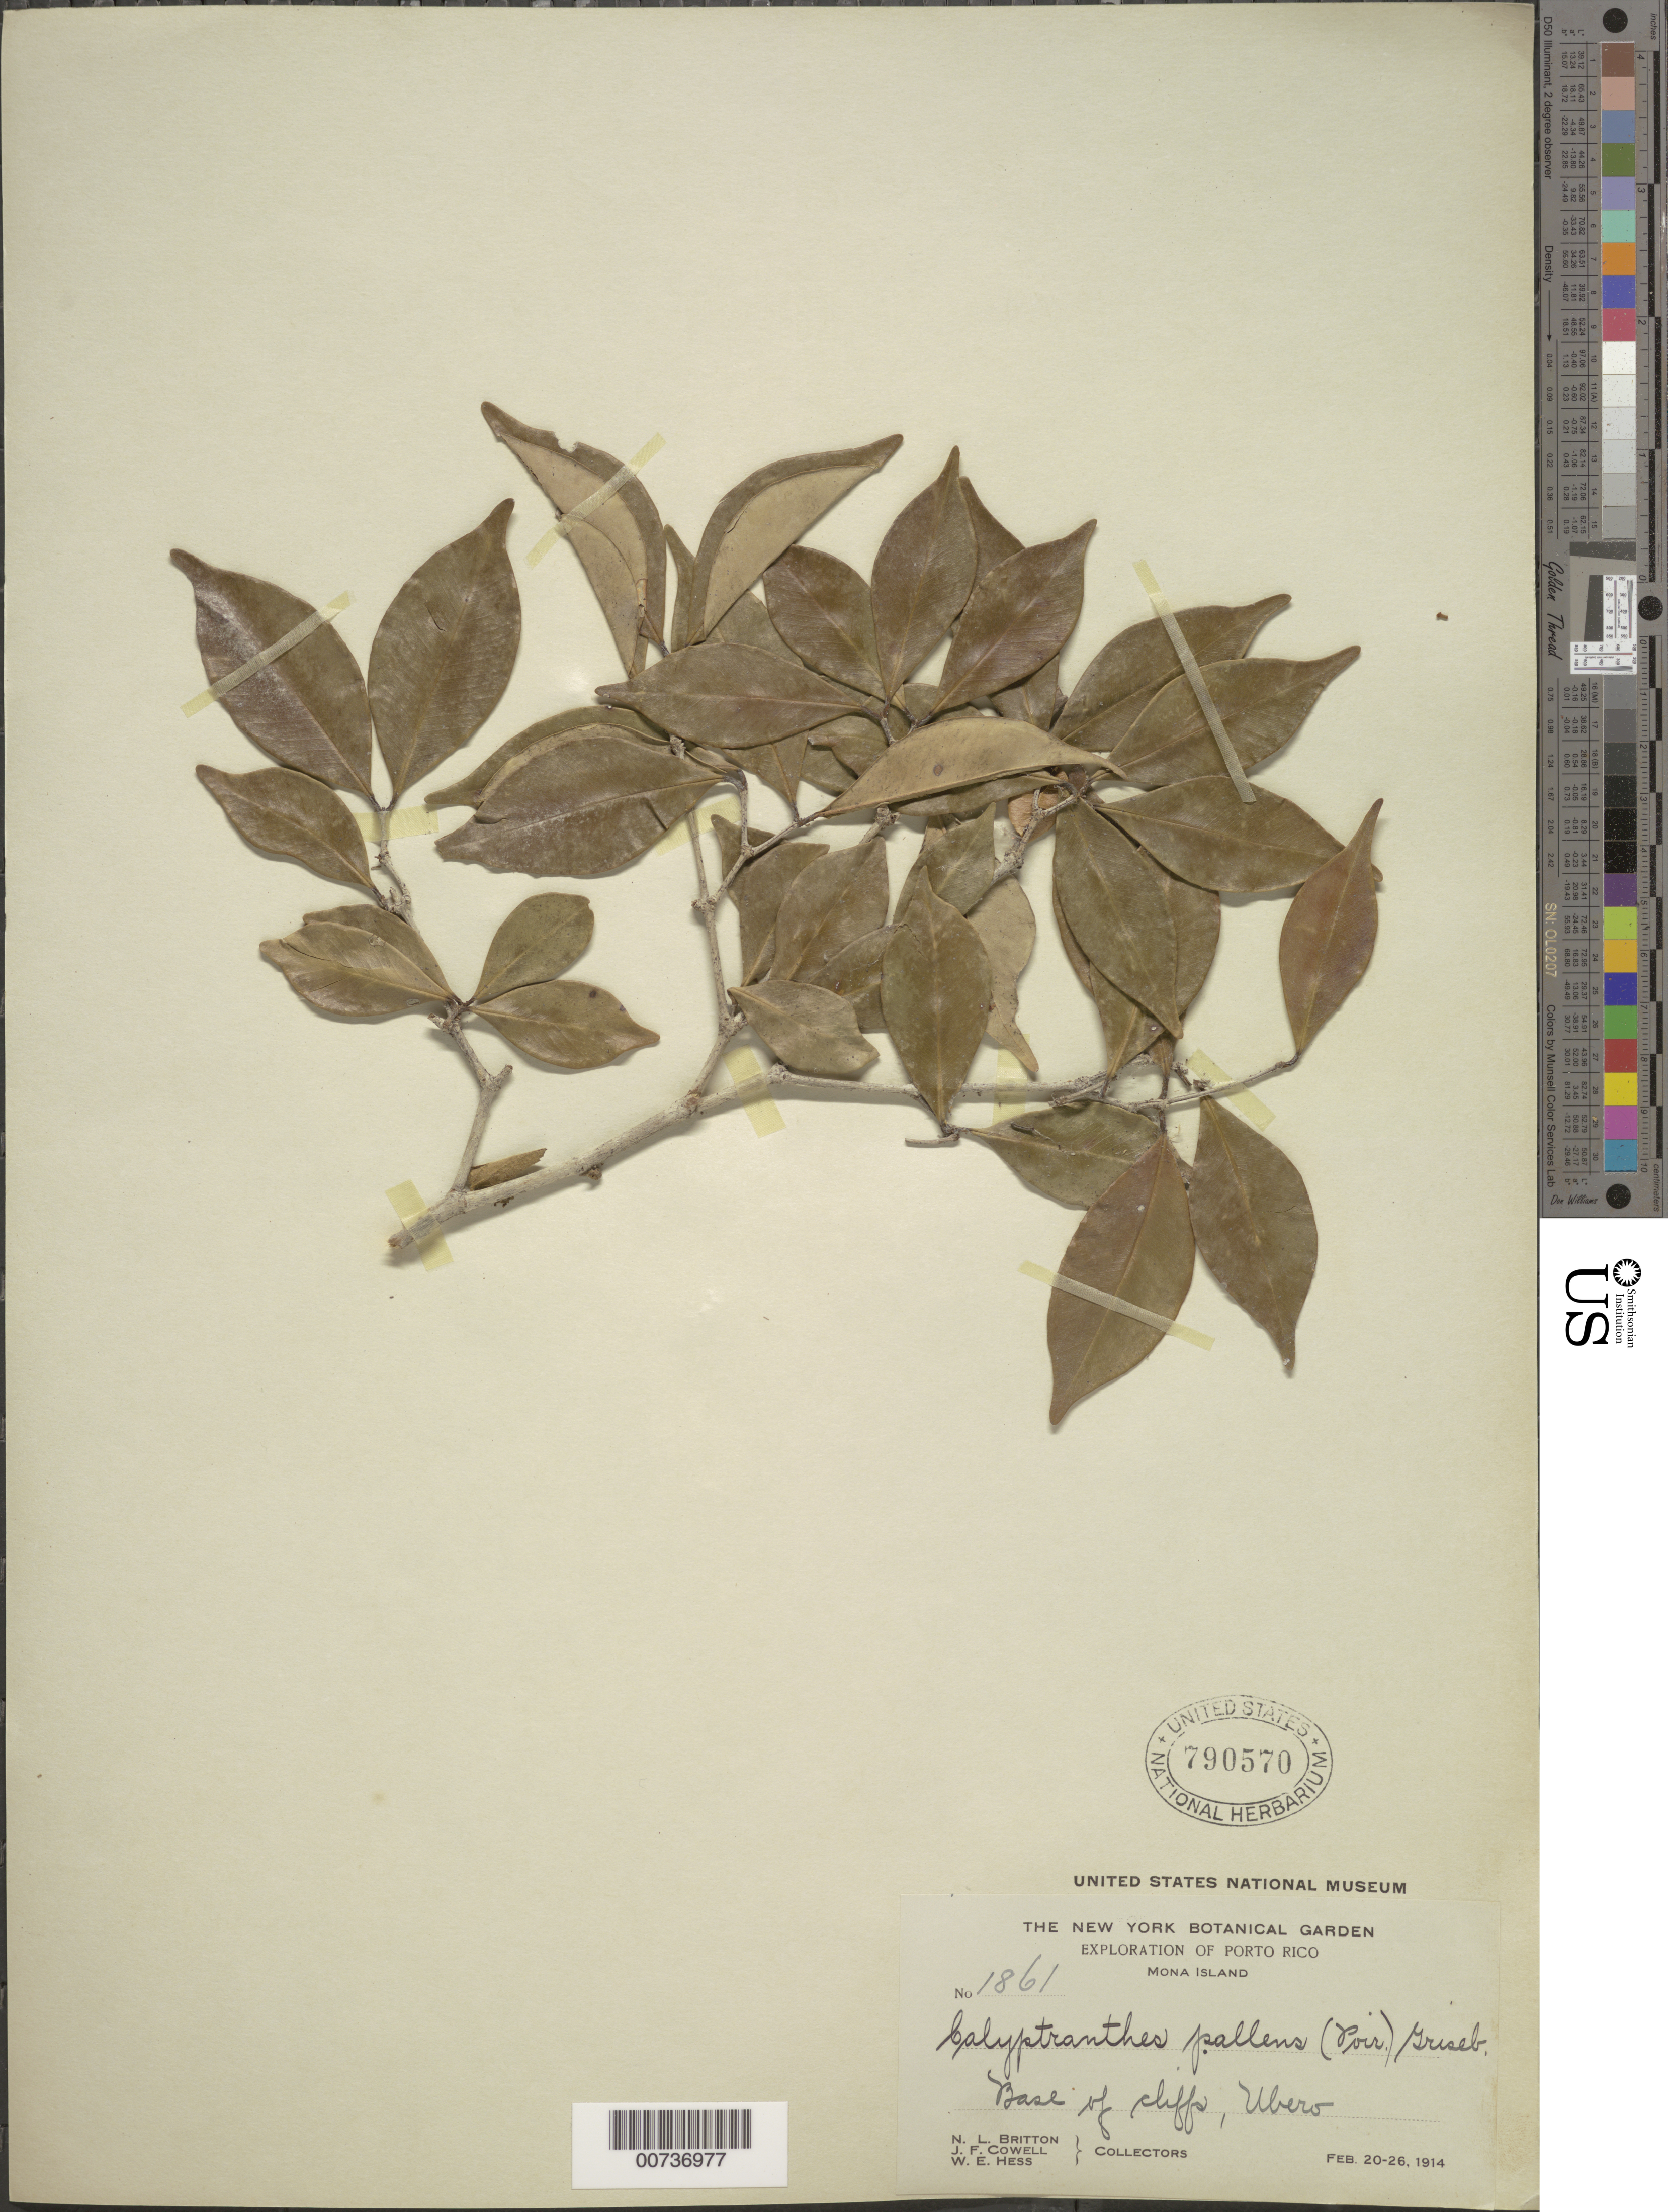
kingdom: Plantae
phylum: Tracheophyta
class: Magnoliopsida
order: Myrtales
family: Myrtaceae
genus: Myrcia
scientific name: Myrcia neopallens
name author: A.R. Lourenço & E. Lucas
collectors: N. Britton, J. F. Cowell & W. Hess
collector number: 1861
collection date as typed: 20 Feb 1914 to 26 Feb 1914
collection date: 1914-02-20/1914-02-26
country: Puerto Rico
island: Mona I.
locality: Uvero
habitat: Base of Cliffs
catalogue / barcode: US 790570